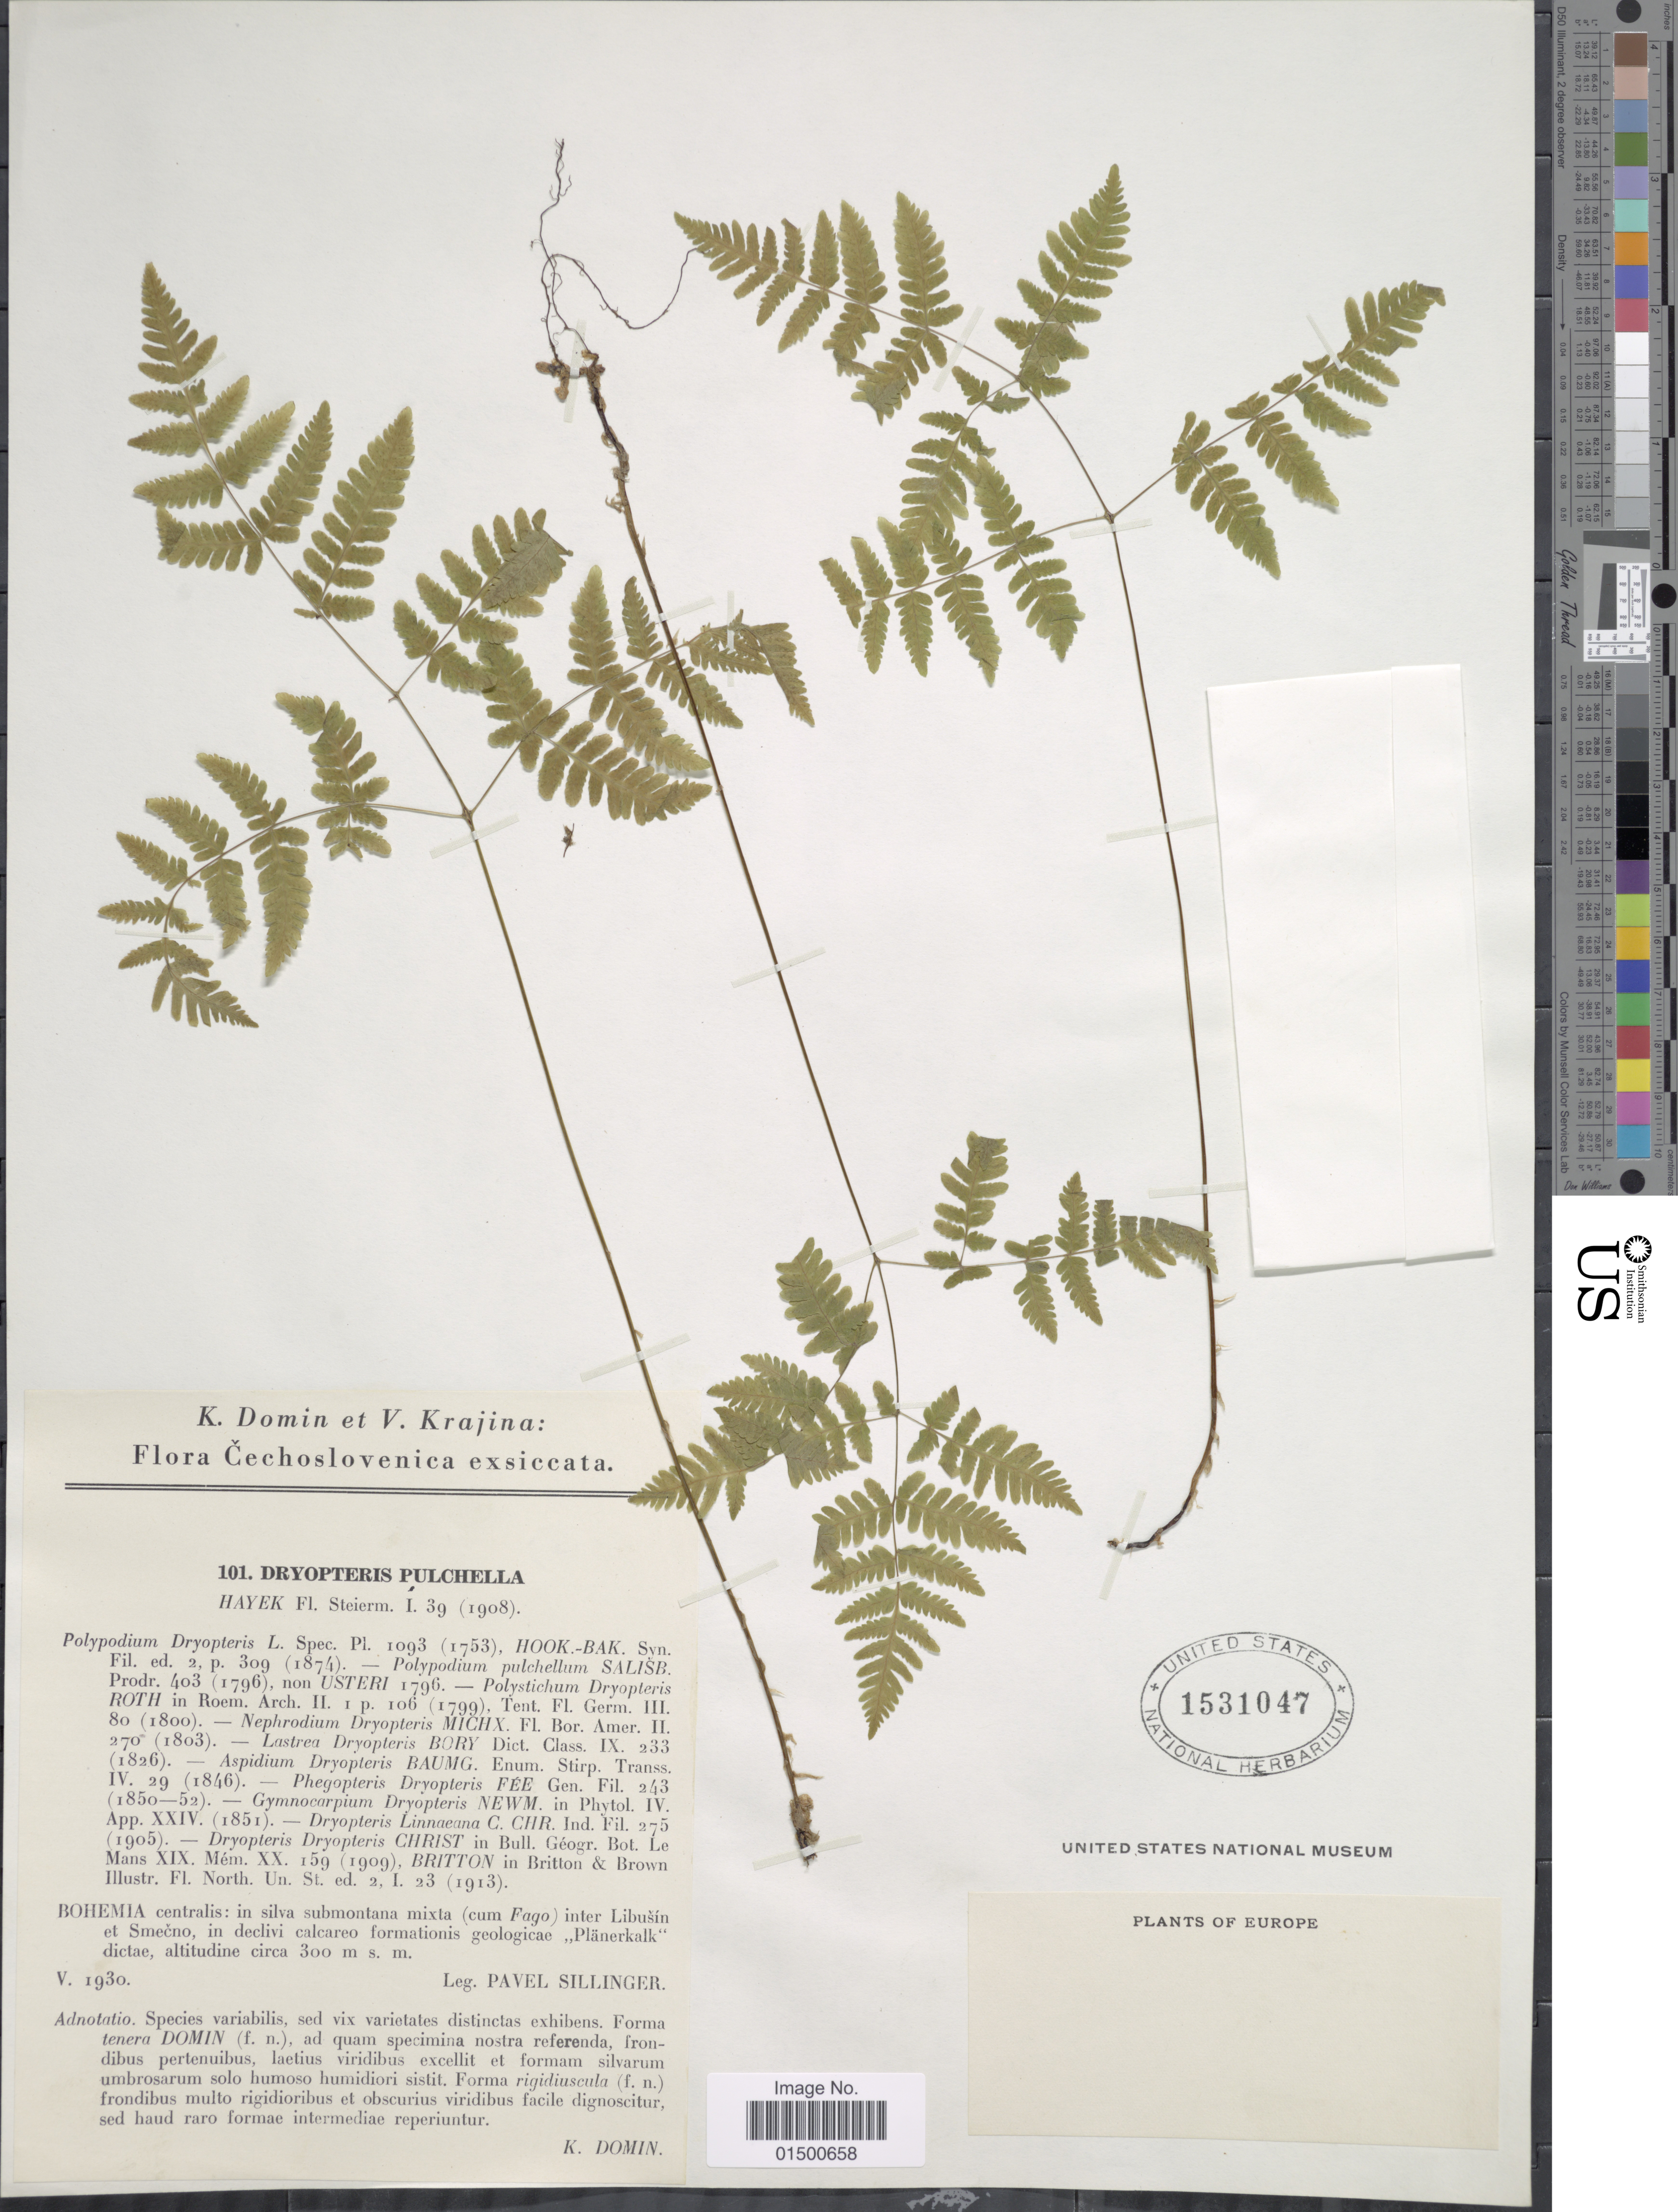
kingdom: Plantae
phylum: Tracheophyta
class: Polypodiopsida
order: Polypodiales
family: Cystopteridaceae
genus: Gymnocarpium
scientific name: Gymnocarpium disjunctum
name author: (Rupr.) Ching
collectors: P. Sillinger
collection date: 1930-05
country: Czechia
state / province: Central Bohemian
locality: In silva submontana mixta inter Libusin et Smecno, in declivi calcareo formationis geologicae, Planerkalk dictae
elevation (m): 300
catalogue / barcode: US 1531047